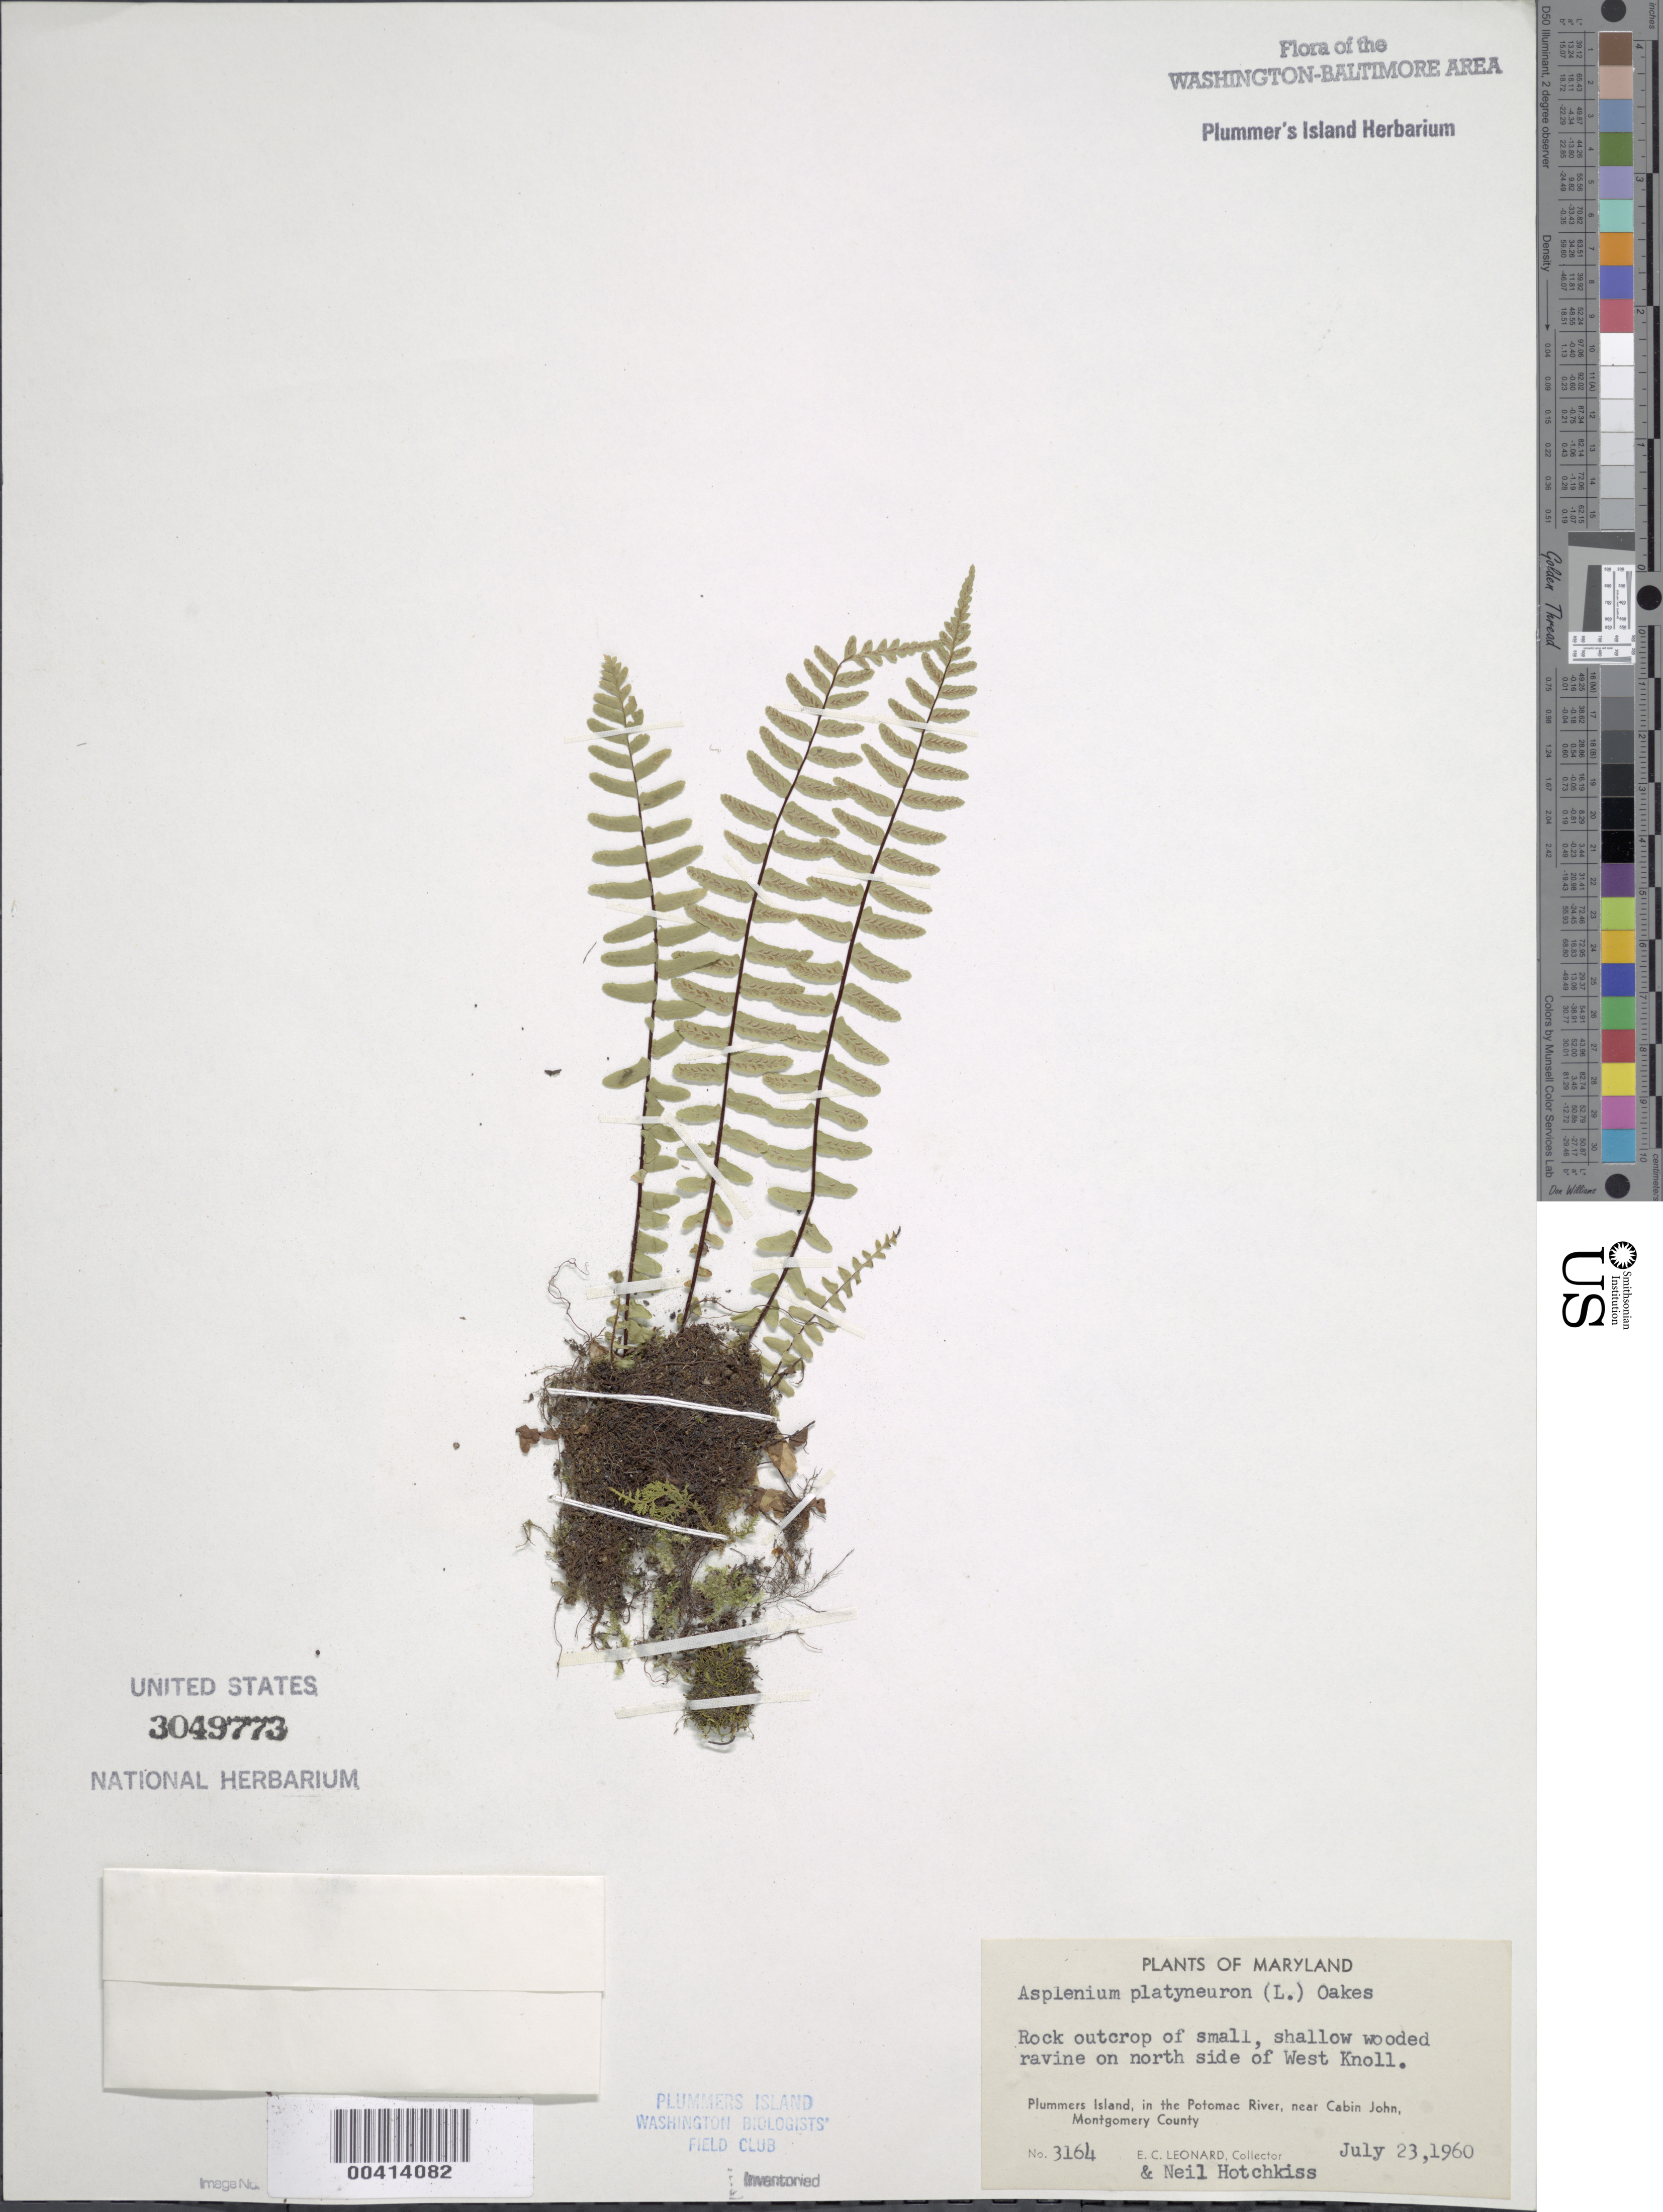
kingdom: Plantae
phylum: Tracheophyta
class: Polypodiopsida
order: Polypodiales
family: Aspleniaceae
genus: Asplenium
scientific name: Asplenium platyneuron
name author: (L.) Britton, Stearns & Poggenb.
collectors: E. C. Leonard & N. Hotchkiss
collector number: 3164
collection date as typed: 23 Jul 1960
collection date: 1960-07-23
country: United States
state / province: Maryland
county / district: Montgomery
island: Plummers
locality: Plummer's Island; north side of west knoll C. & O. Canal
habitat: Rock outcrop of small, shallow wooded ravine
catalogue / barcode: US 3049773